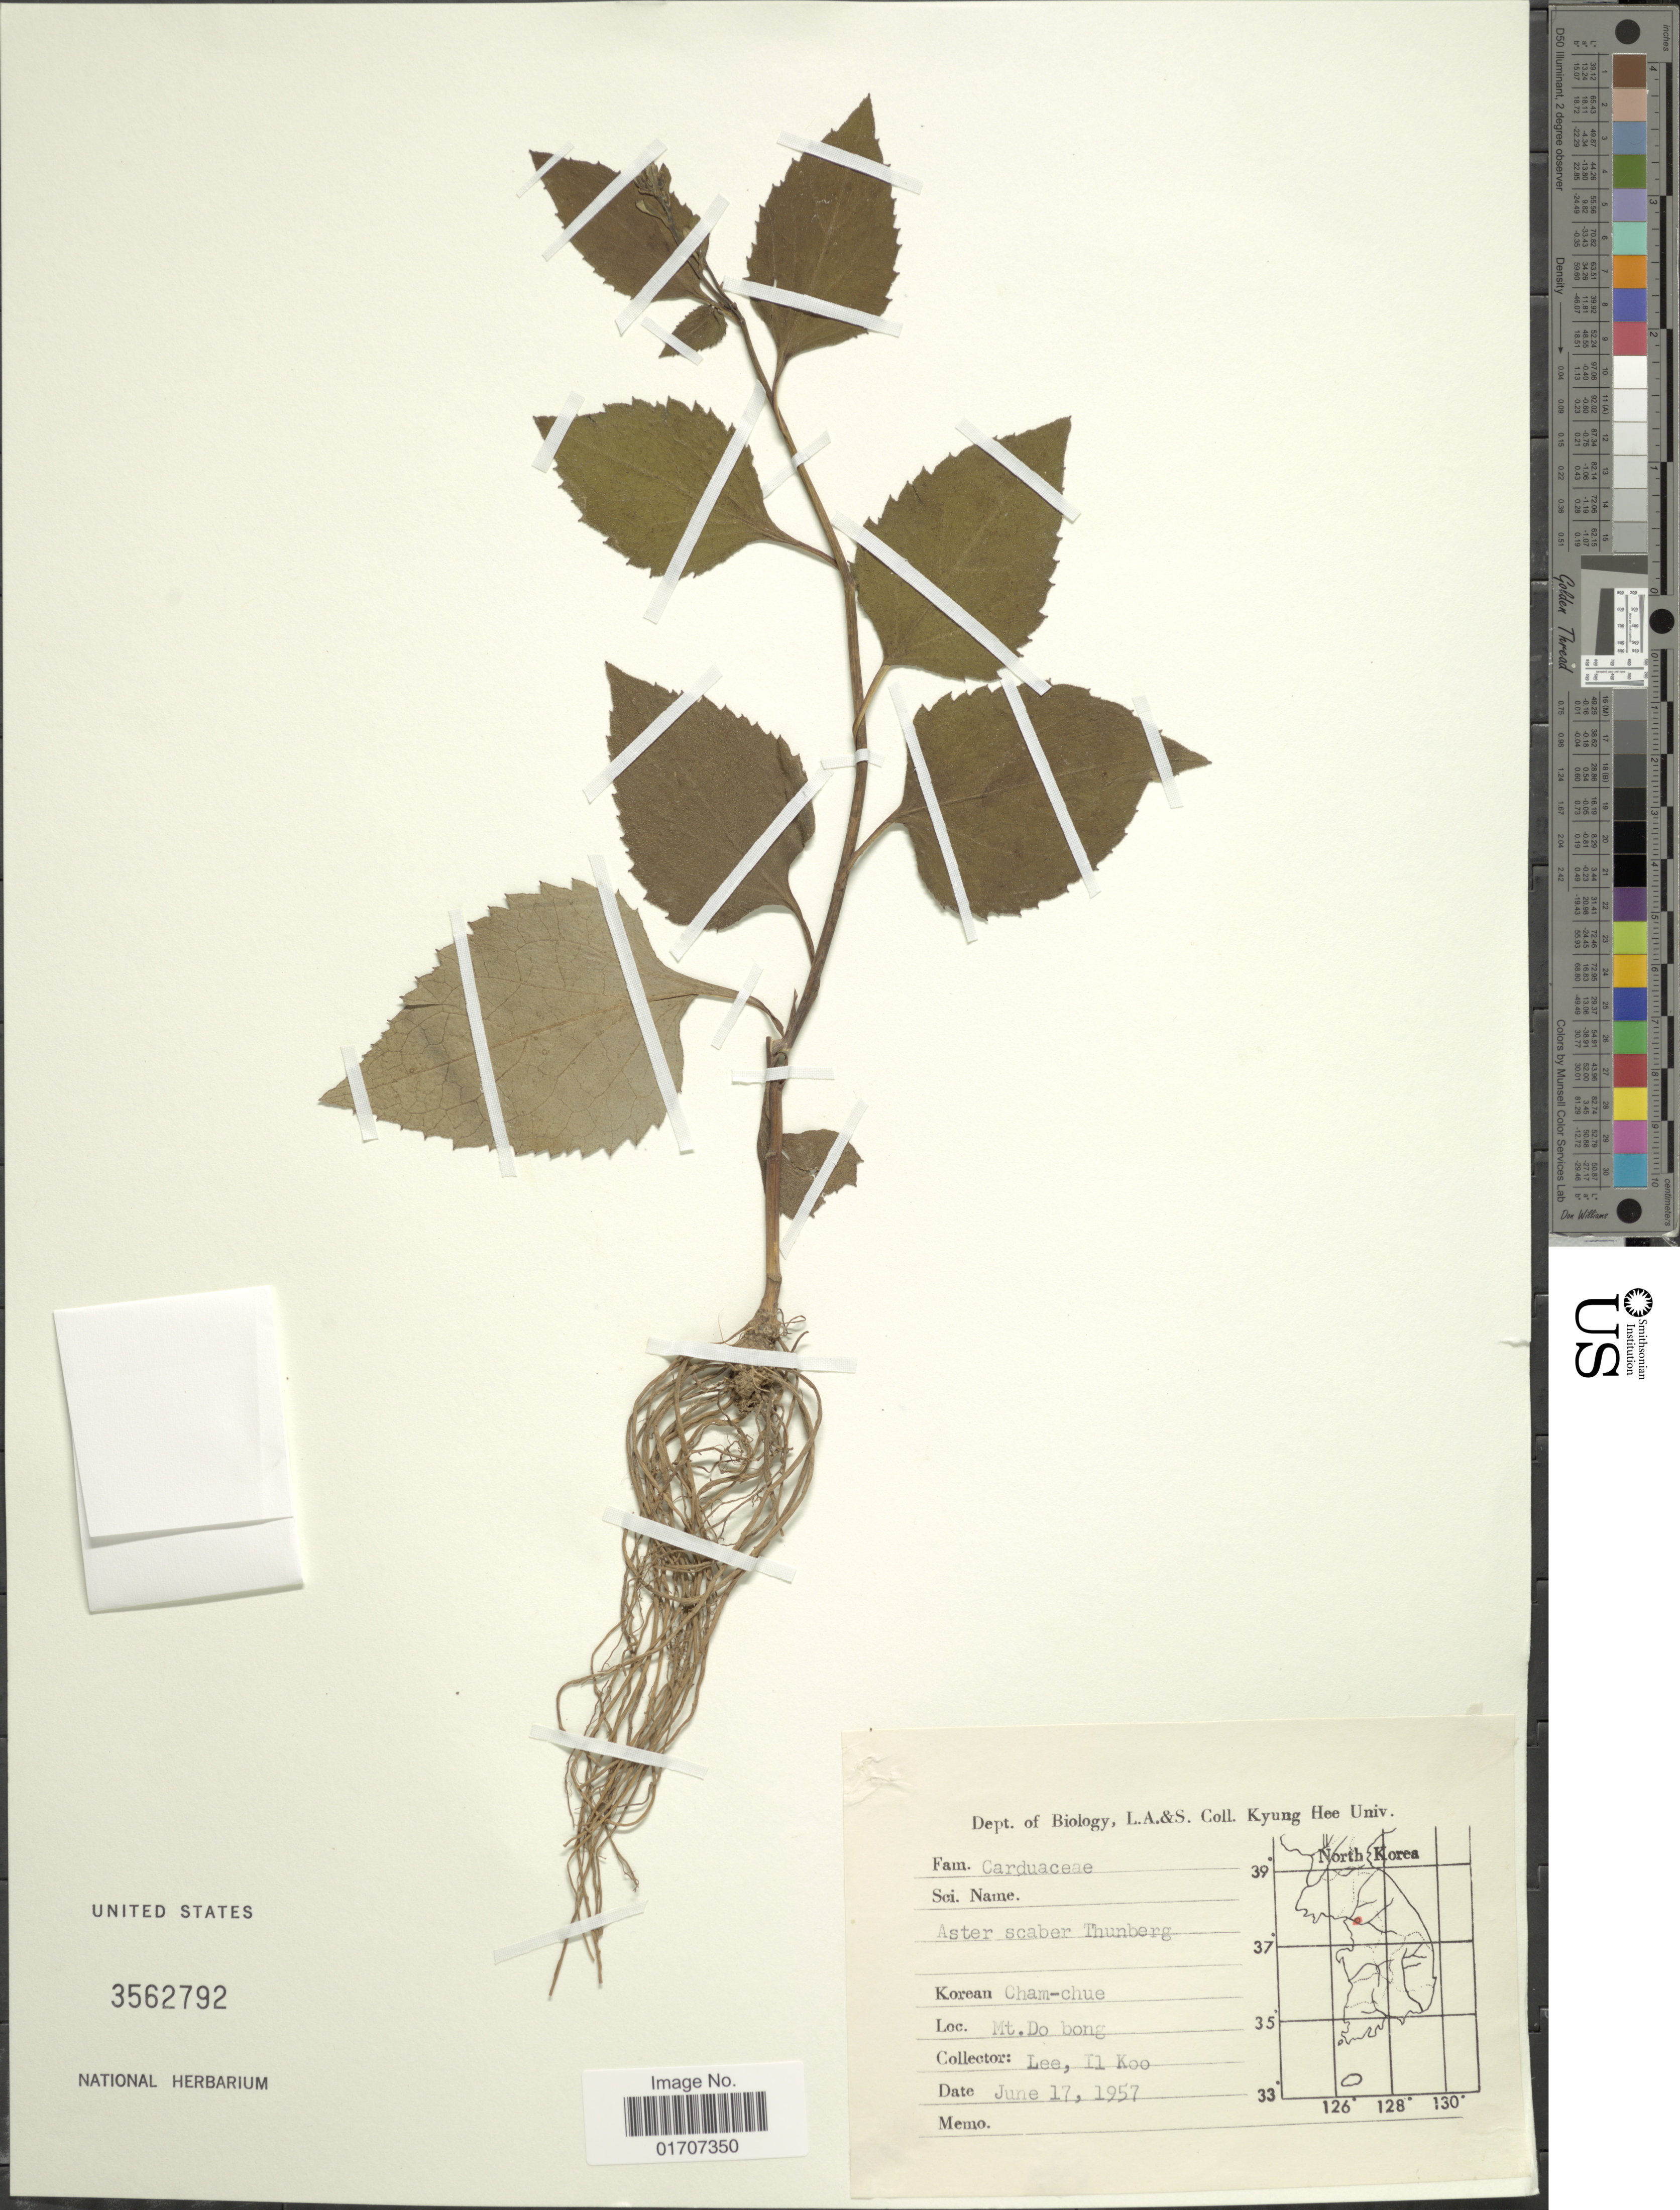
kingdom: Plantae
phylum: Tracheophyta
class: Magnoliopsida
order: Asterales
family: Asteraceae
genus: Doellingeria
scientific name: Doellingeria scabra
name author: (Thunb.) Nees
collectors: I. Lee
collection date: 1957-06-17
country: South Korea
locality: Mt. Do bong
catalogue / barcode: US 3562792